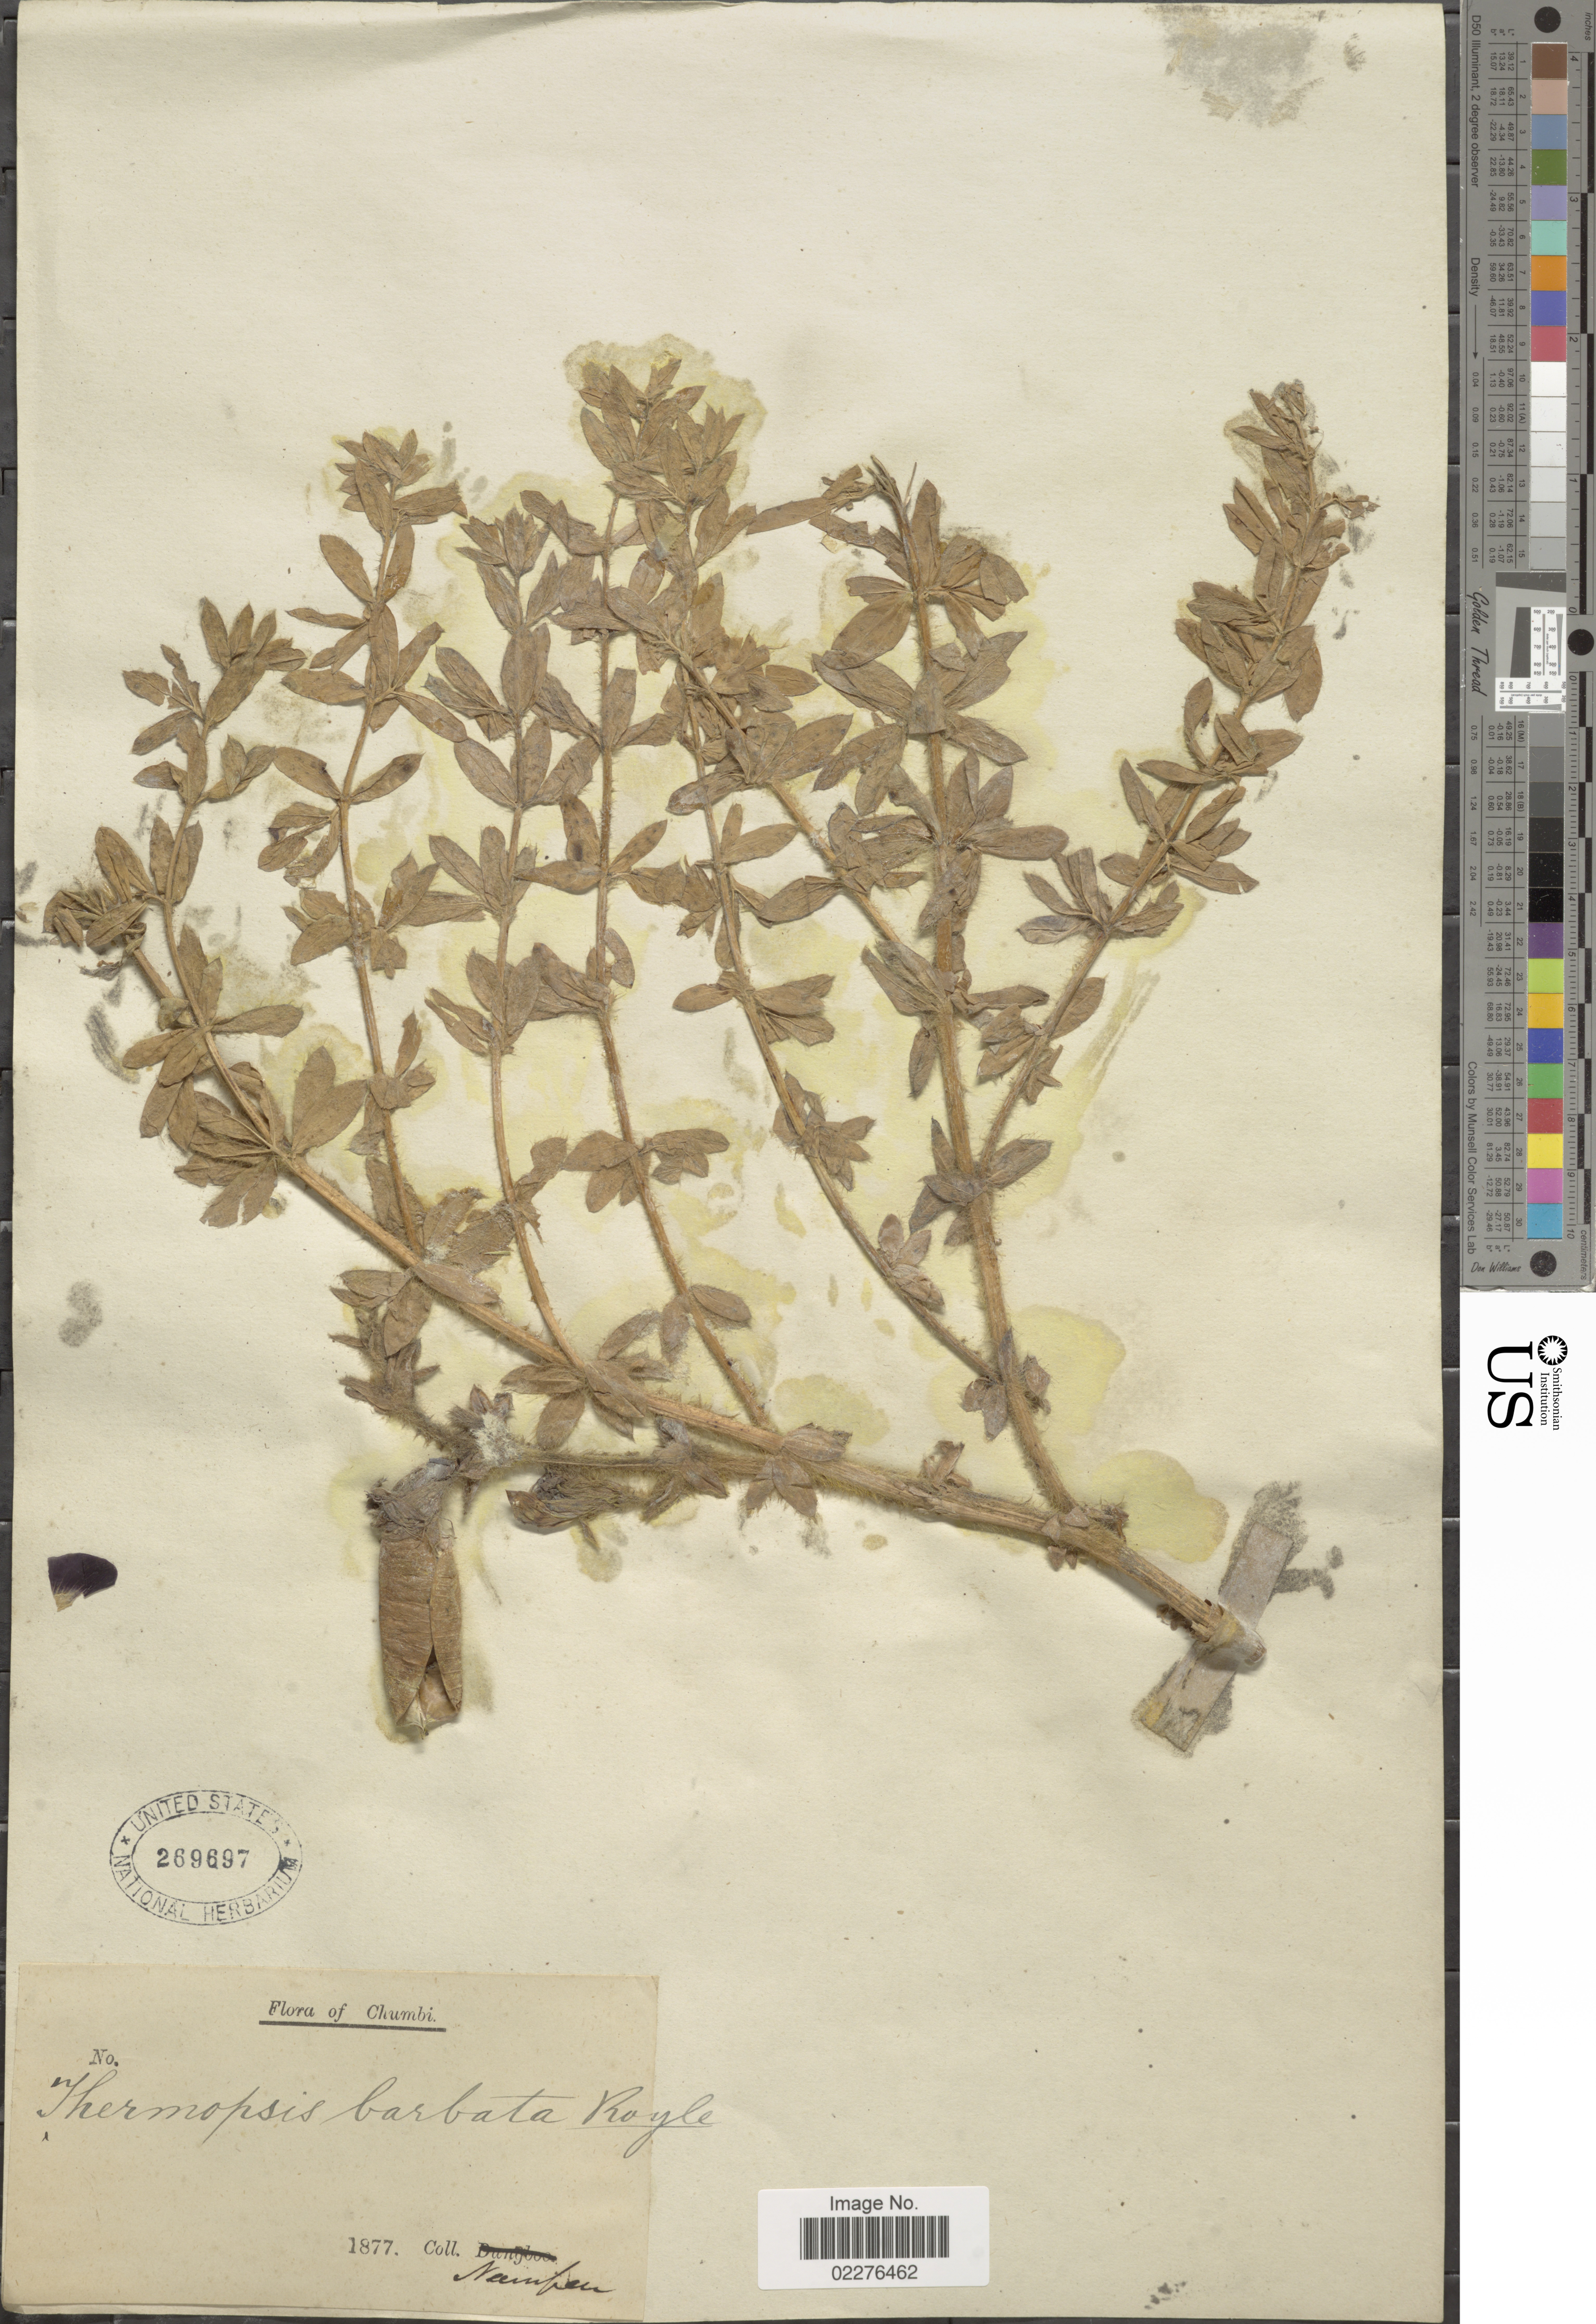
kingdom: Plantae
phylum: Tracheophyta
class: Magnoliopsida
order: Fabales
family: Fabaceae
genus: Thermopsis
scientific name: Thermopsis barbata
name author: Benth.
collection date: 1877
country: China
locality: Chumbi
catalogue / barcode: US 269697